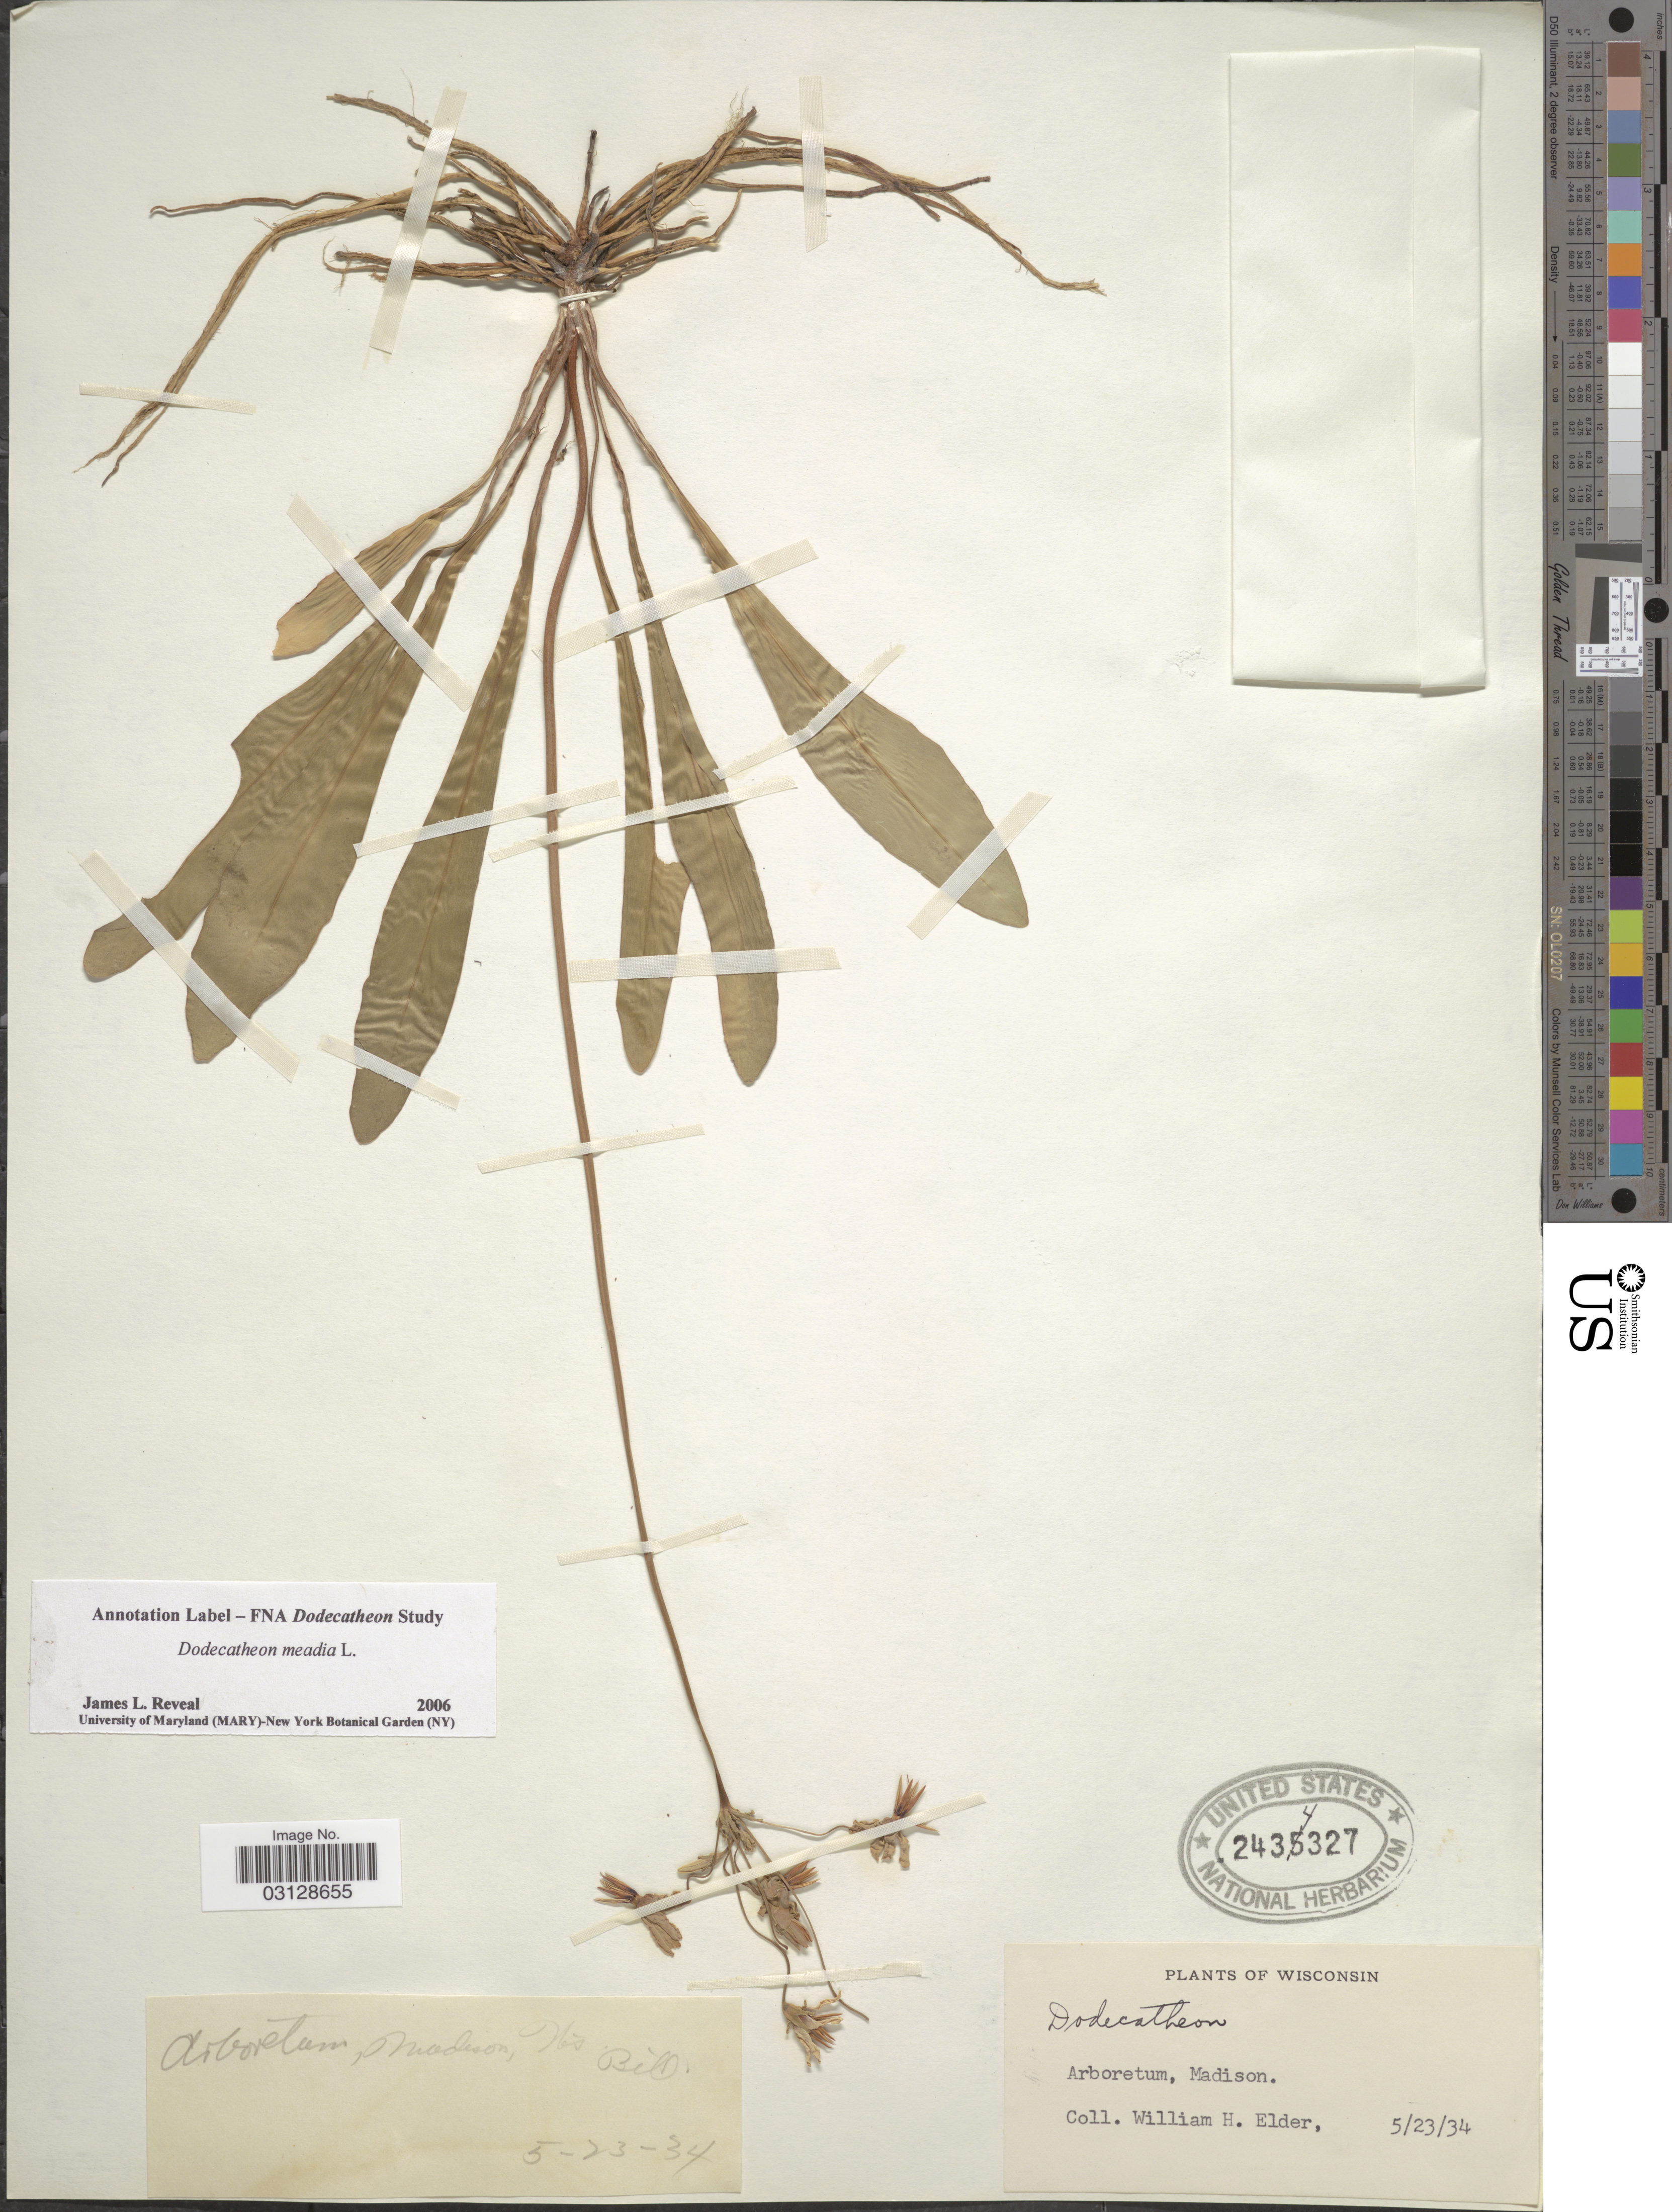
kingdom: Plantae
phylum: Tracheophyta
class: Magnoliopsida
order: Ericales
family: Primulaceae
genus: Dodecatheon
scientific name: Dodecatheon meadia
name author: L.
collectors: W. Elder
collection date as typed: Transcribed d/m/y: 23/5/34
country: United States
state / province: Wisconsin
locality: Arboretum, Madison.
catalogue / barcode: US 2434327